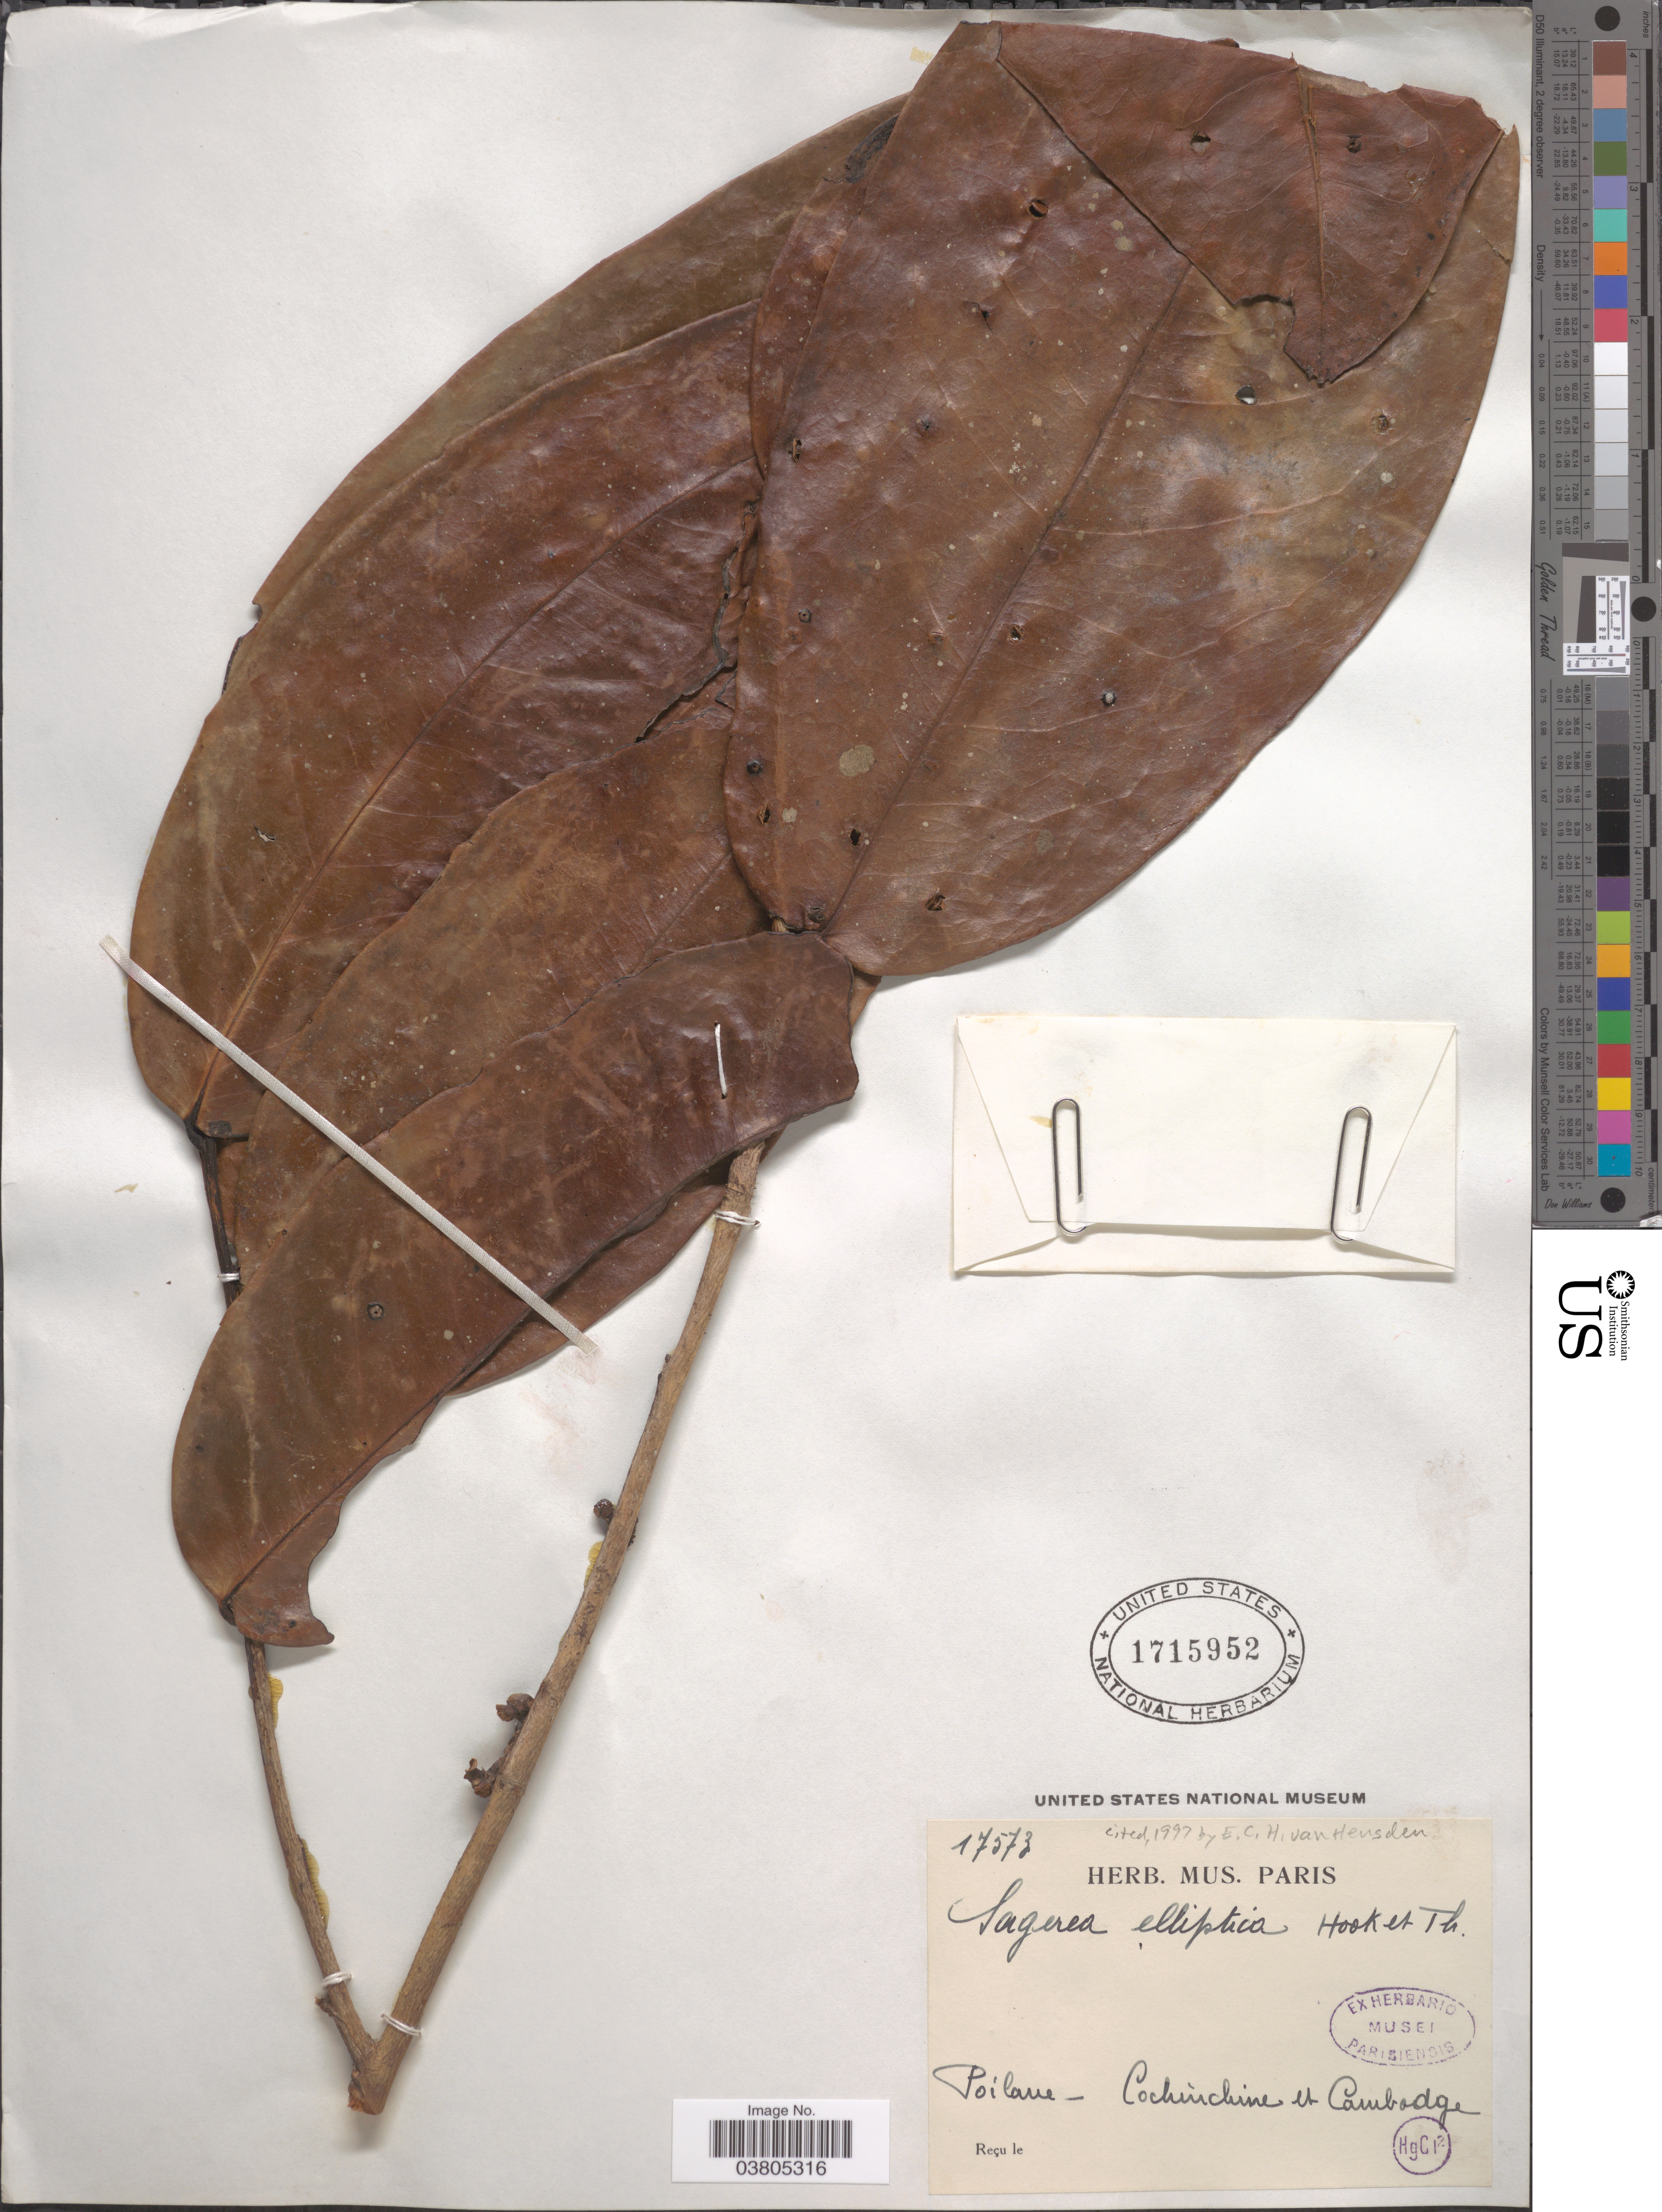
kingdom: Plantae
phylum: Tracheophyta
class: Magnoliopsida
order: Magnoliales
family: Annonaceae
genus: Sageraea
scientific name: Sageraea elliptica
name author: (A. DC.) Hook. f. & Thomson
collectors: -. Poilane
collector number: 17573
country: Cambodia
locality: Cochinchine.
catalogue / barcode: US 1715952